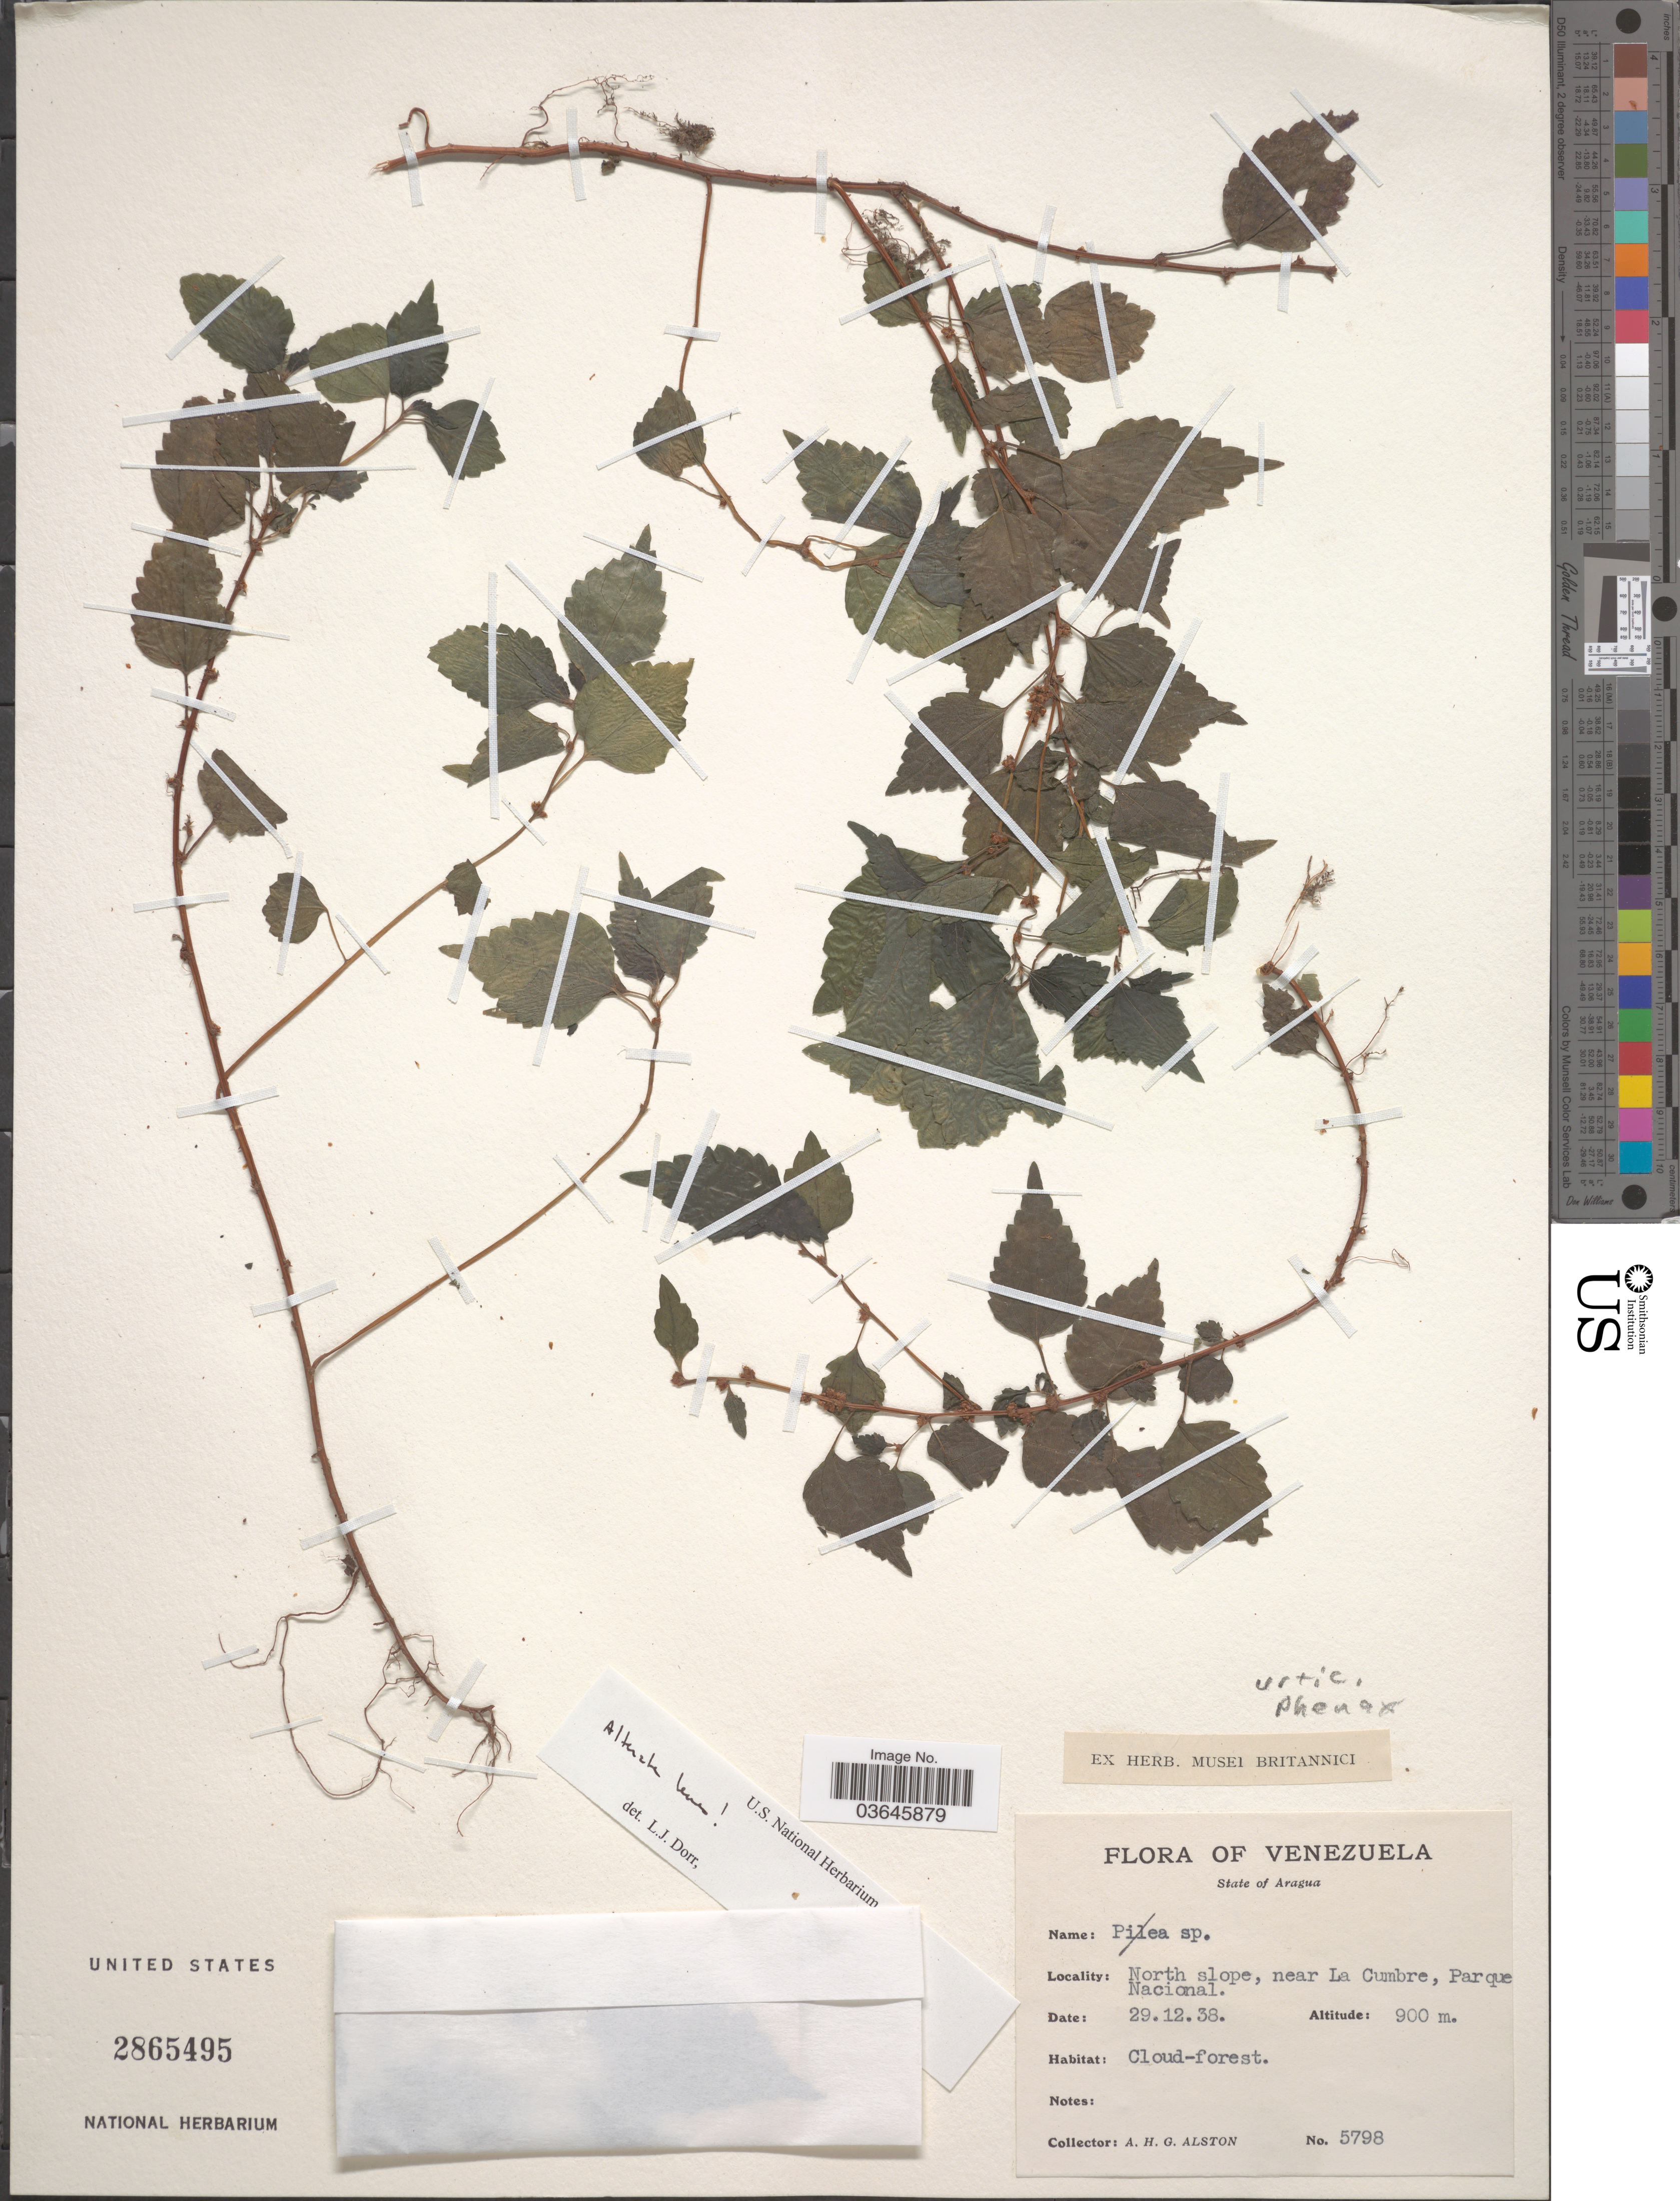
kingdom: Plantae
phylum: Tracheophyta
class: Magnoliopsida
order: Rosales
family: Urticaceae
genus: Phenax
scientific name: Phenax sp.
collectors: A. H. Alston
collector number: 5798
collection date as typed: Transcribed d/m/y: 29/12/38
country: Venezuela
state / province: Aragua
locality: North slope, near La Cumbre, Parque Nacional.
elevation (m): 900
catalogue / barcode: US 2865495